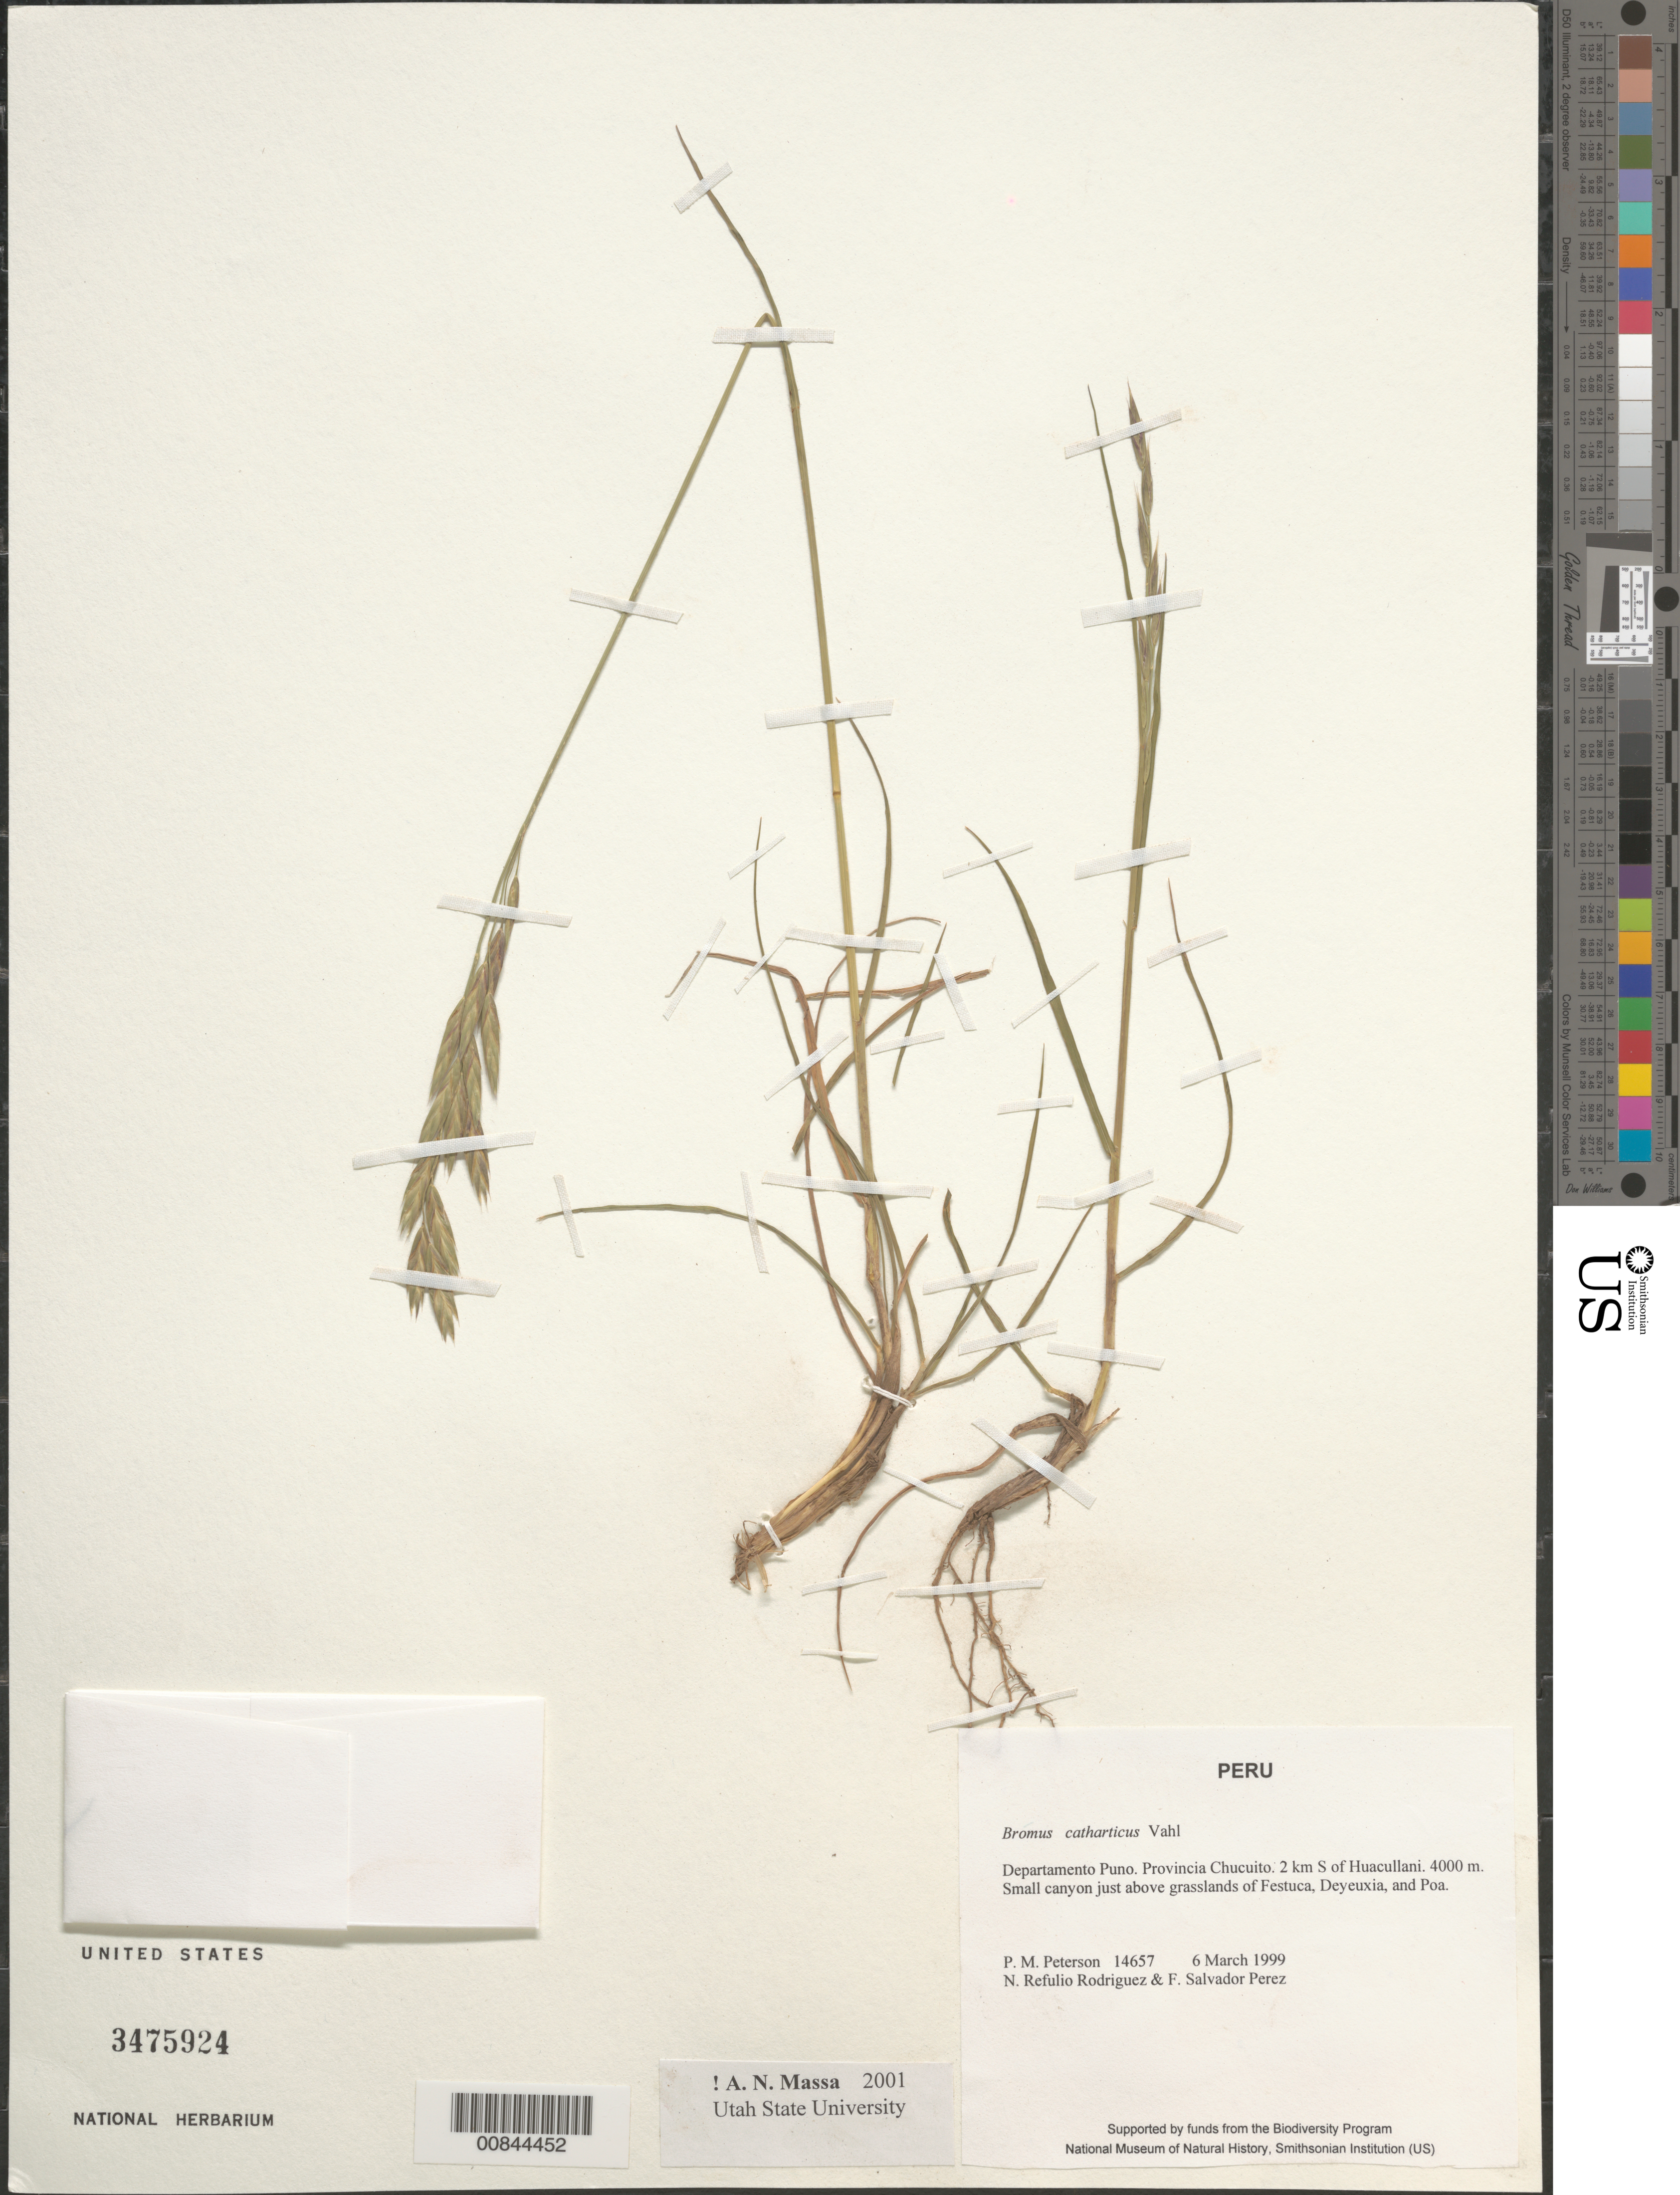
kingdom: Plantae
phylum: Tracheophyta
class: Liliopsida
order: Poales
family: Poaceae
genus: Bromus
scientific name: Bromus catharticus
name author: Vahl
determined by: Planchuelo, A. M.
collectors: P. M. Peterson, N. Refulio-Rodríguez & F. Salvador Perez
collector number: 14657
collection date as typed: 06 Mar 1999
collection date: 1999-03-06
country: Peru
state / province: Puno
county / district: Chucuito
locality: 2 km S of Huacullani.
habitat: Small canyon just above grasslands of Festuca, Deyeuxia and Poa.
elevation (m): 4000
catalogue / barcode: US 3475924